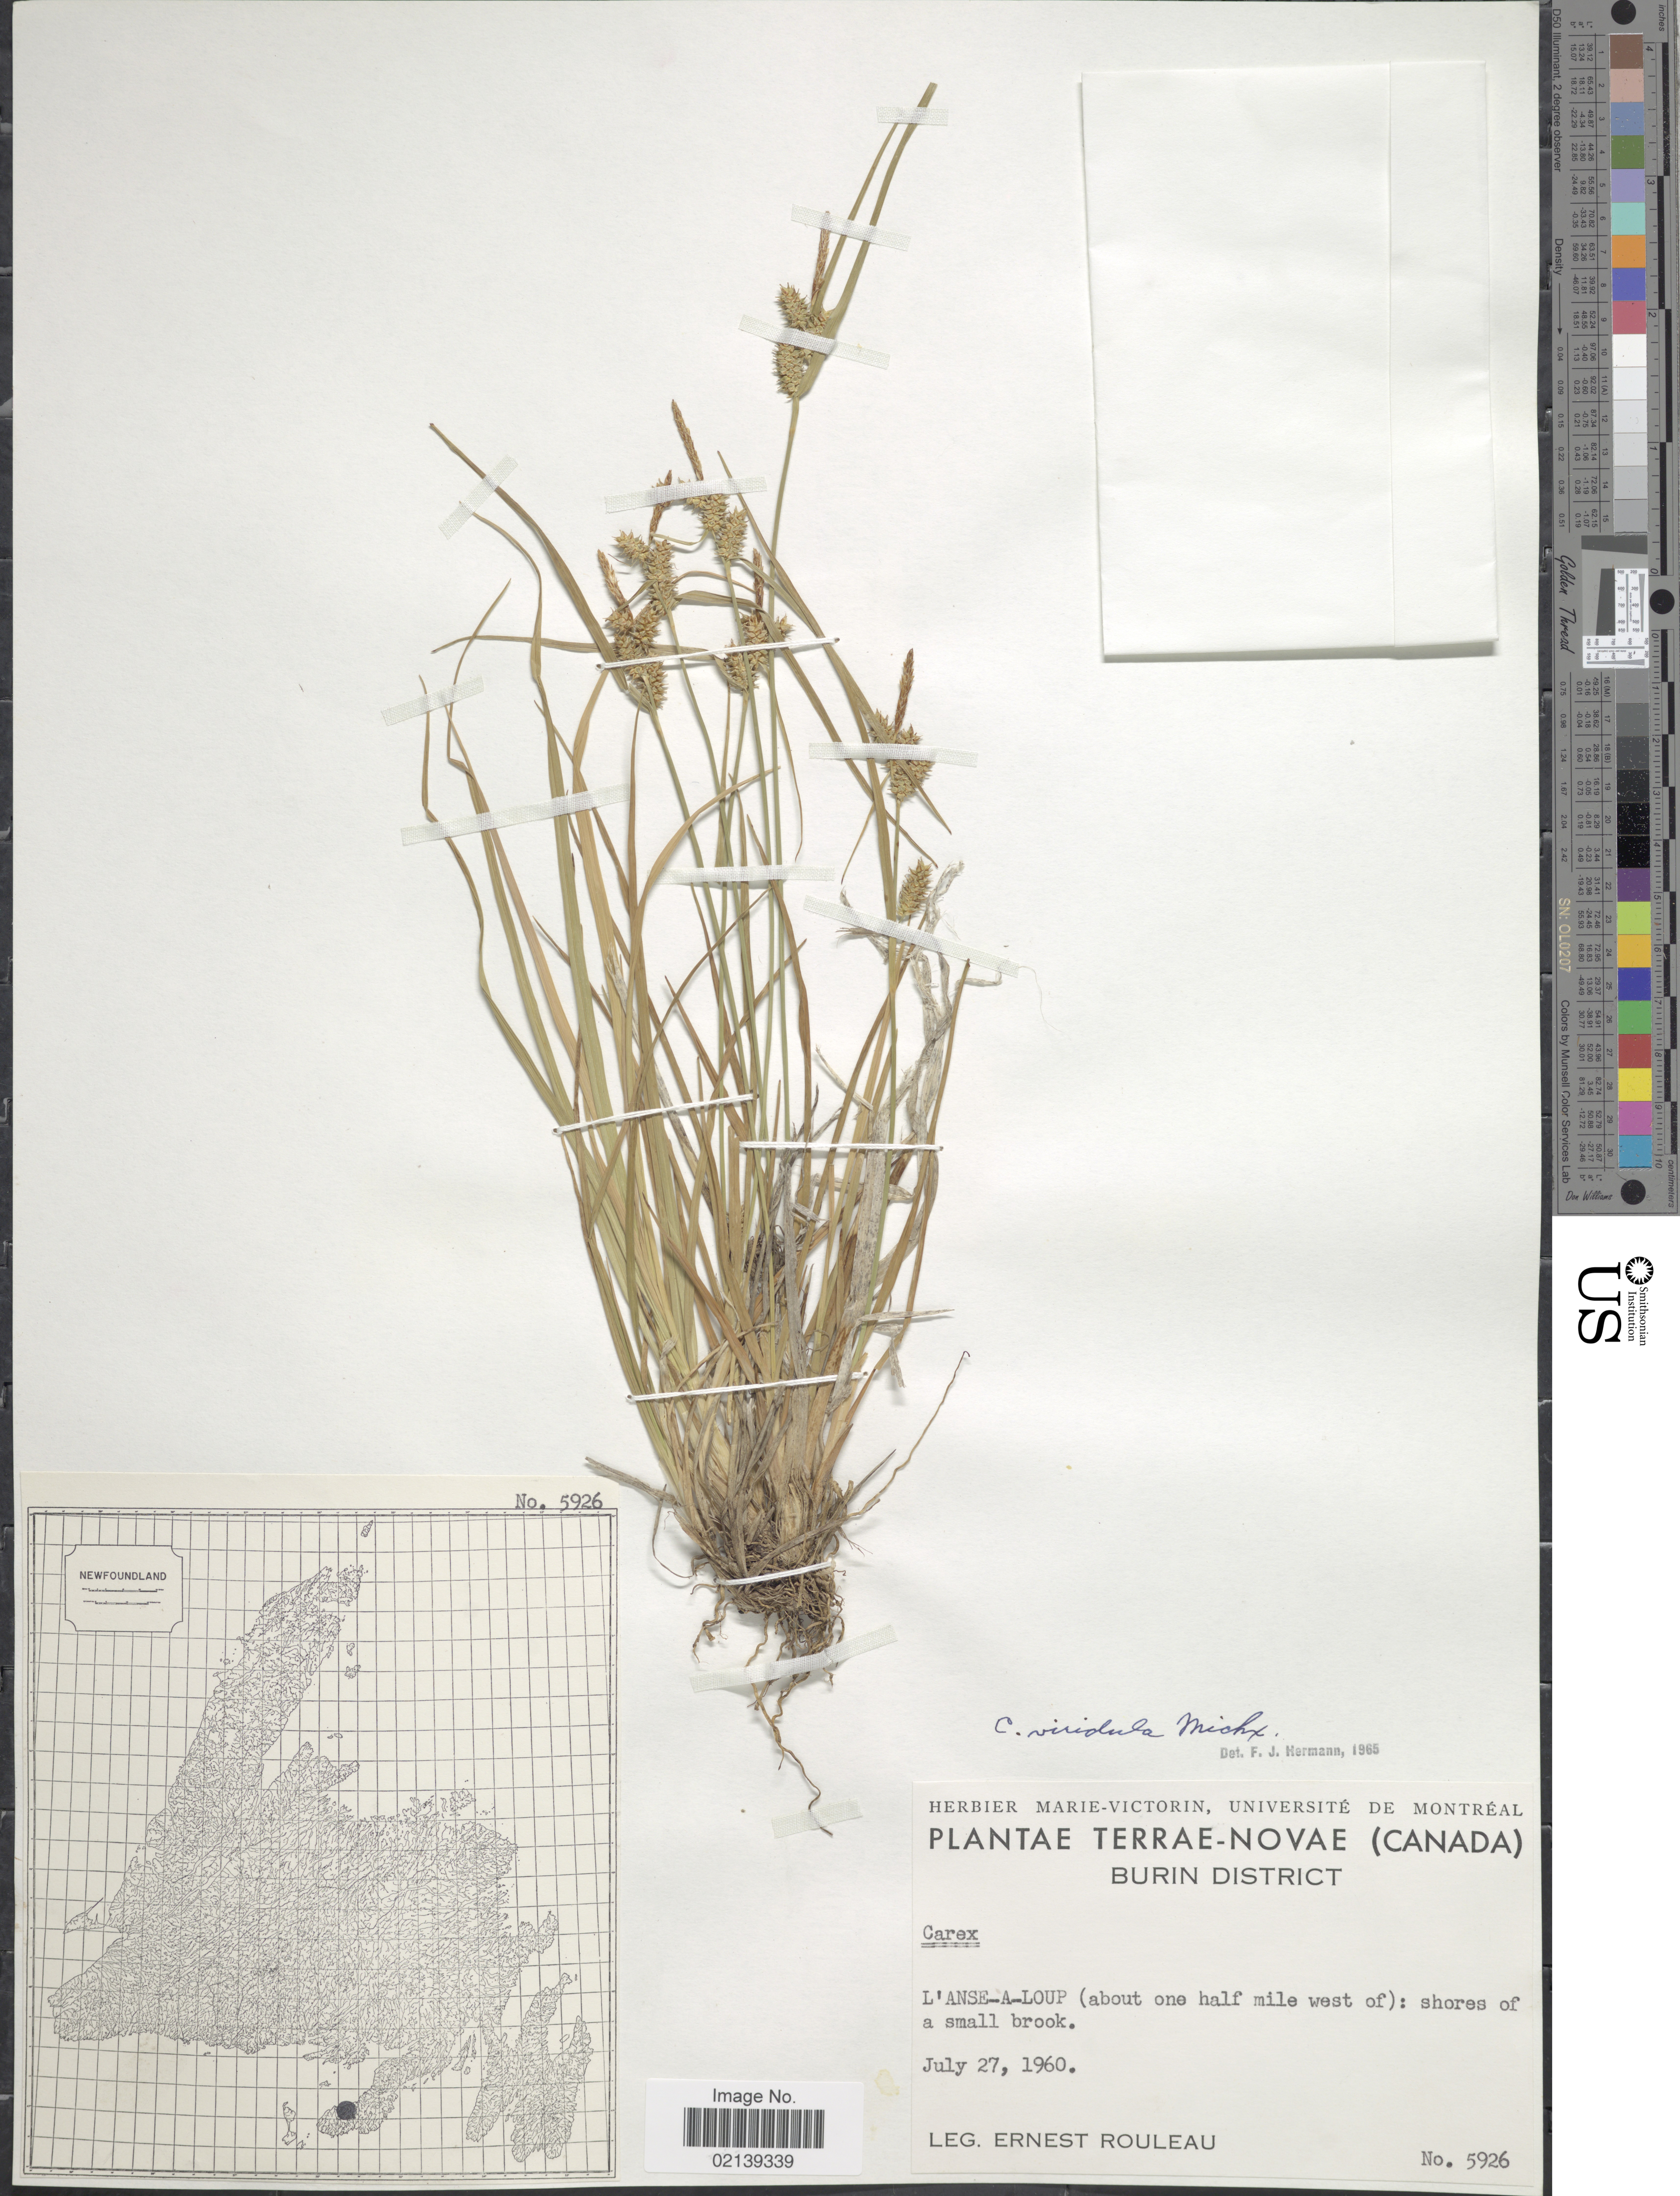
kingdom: Plantae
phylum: Tracheophyta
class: Liliopsida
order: Poales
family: Cyperaceae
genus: Carex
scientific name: Carex oederi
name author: Retz.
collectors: J. Rouleau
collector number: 5926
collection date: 1960-07-27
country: Canada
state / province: Newfoundland and Labrador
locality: Terrae-Novae (Canada) Burin District, L'Anse-A-Loup (about one half mile west of): shores of a small brook